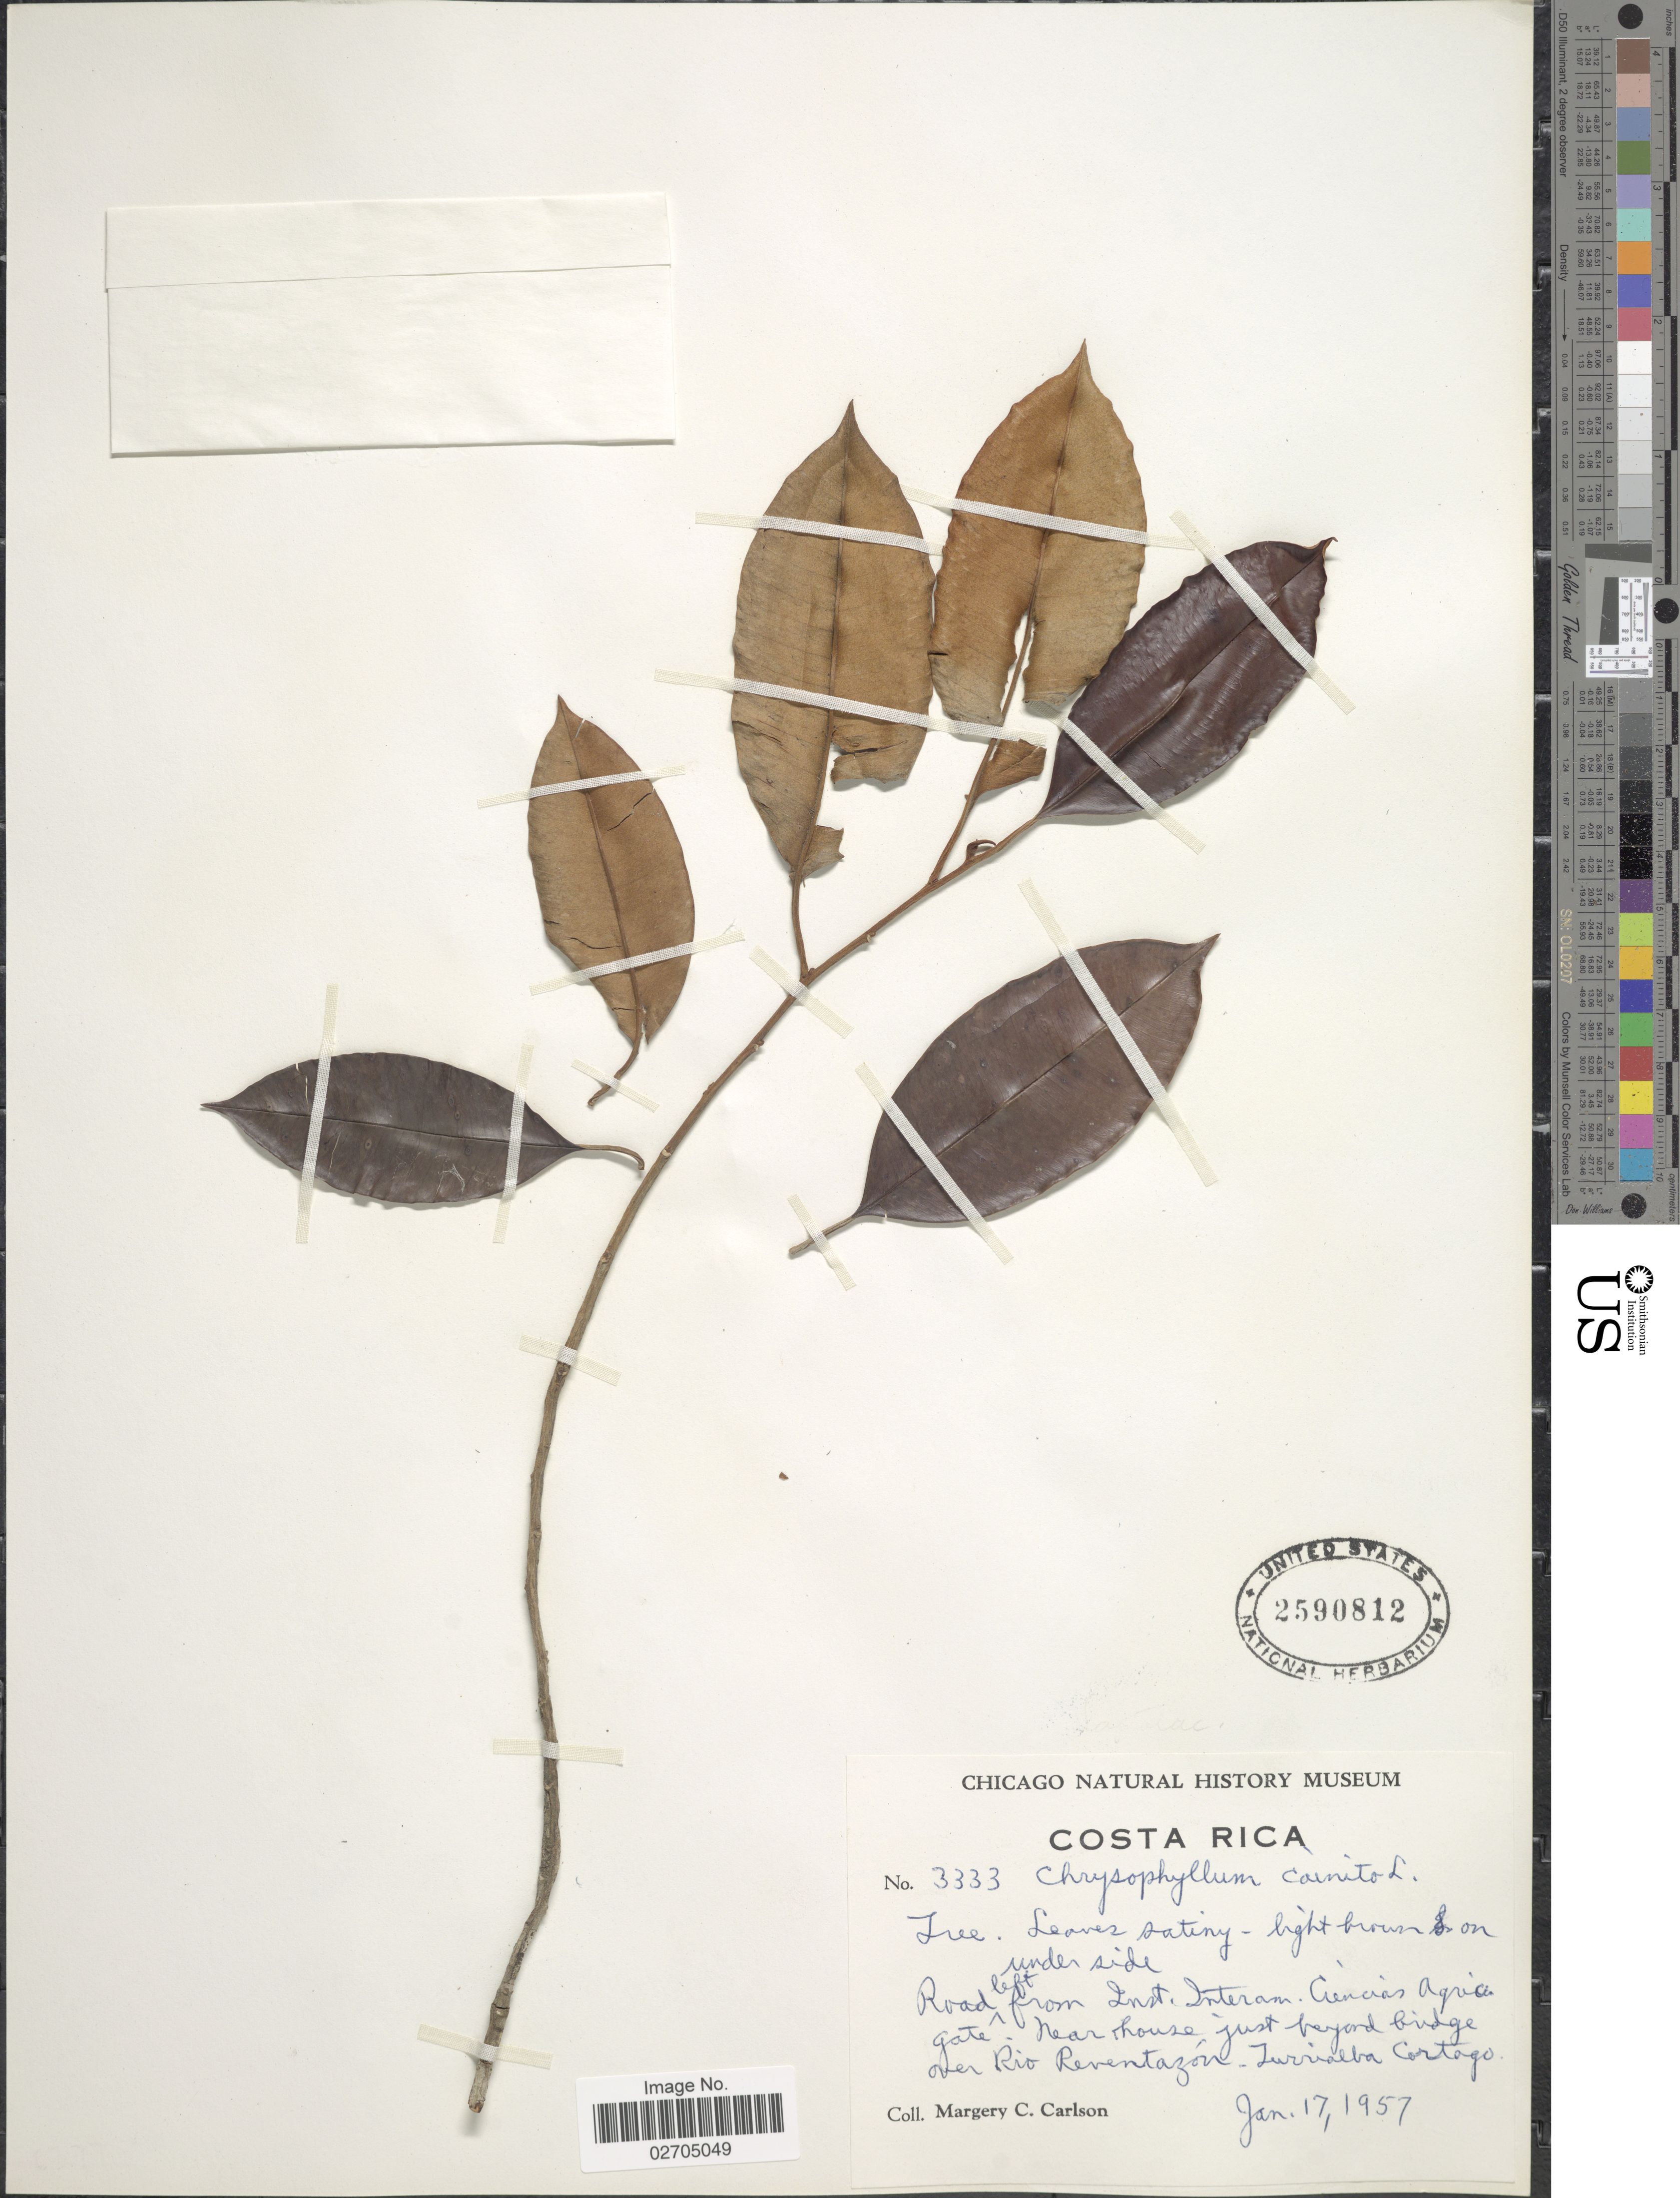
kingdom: Plantae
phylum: Tracheophyta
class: Magnoliopsida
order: Ericales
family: Sapotaceae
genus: Chrysophyllum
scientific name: Chrysophyllum cainito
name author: L.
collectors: M. C. Carlson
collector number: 3333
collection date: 1957-01-17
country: Costa Rica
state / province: Cartago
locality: Road left from Inst. Interam. Ciencias Agric. gate. Near house, just beyond bridge over Río Reventazón, Turrialba, Cartago.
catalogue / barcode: US 2590812